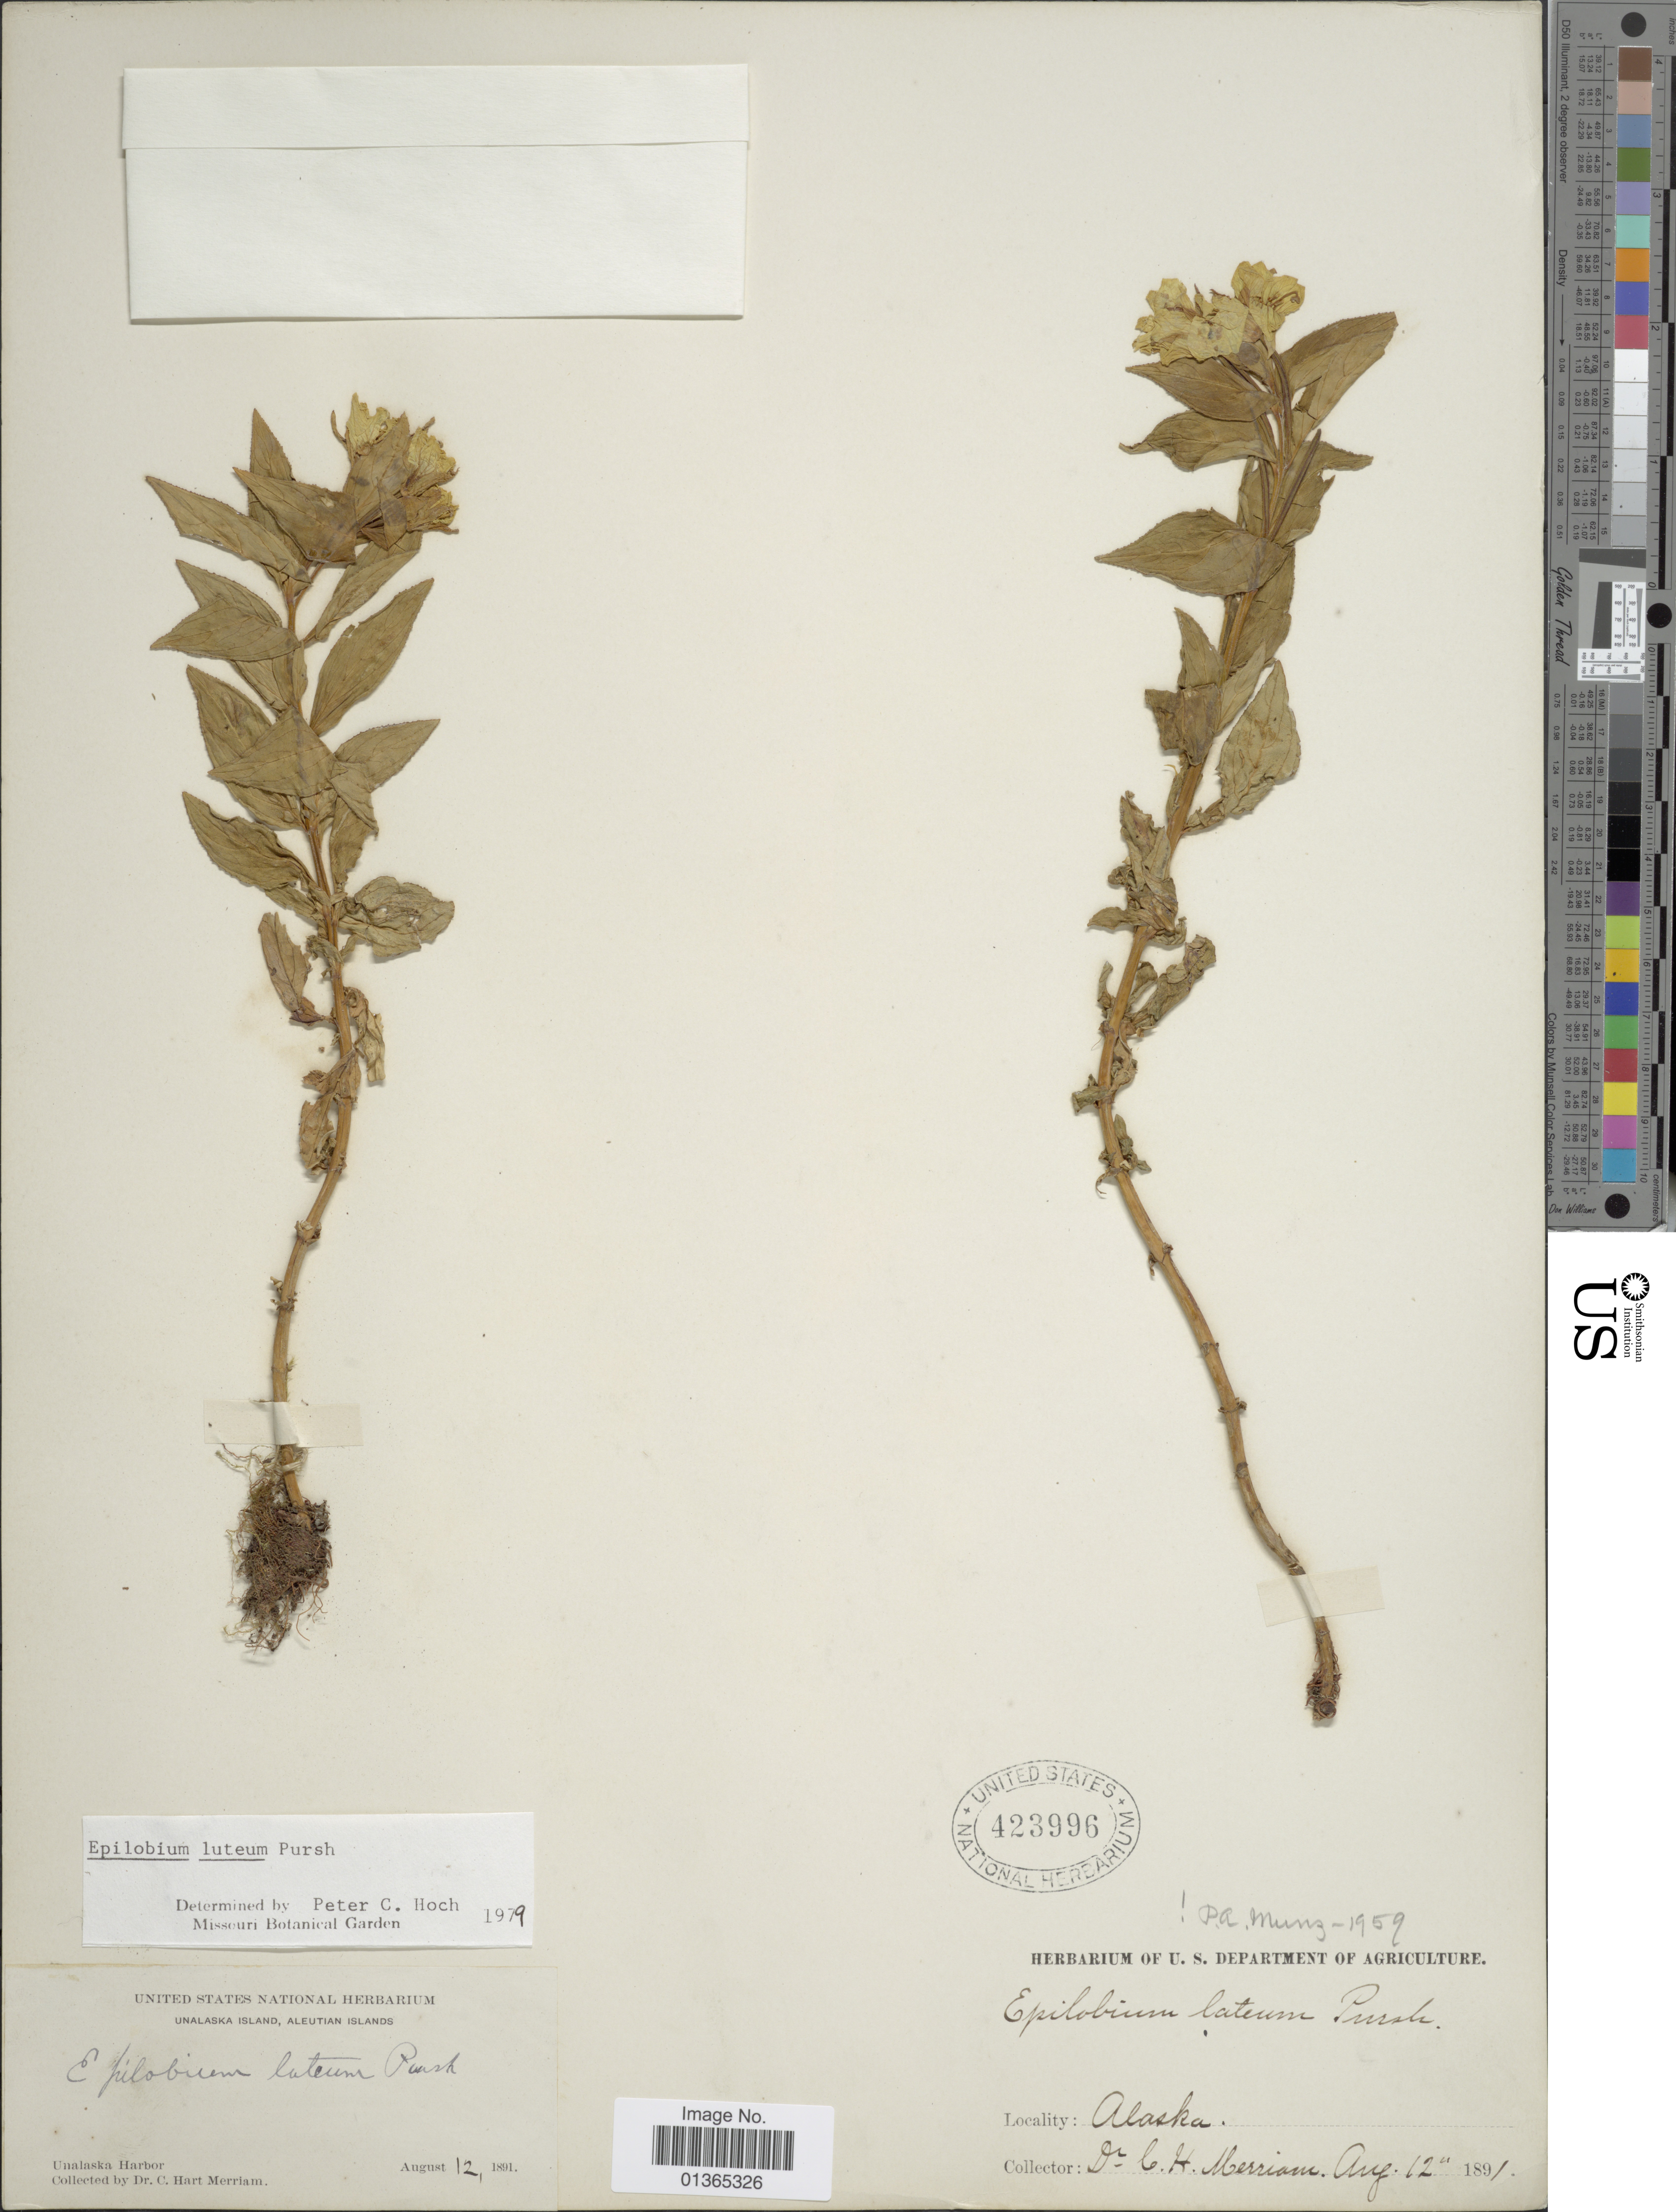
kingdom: Plantae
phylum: Tracheophyta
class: Magnoliopsida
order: Myrtales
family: Onagraceae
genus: Epilobium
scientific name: Epilobium luteum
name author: Pursh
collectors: C. Merriam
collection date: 1891-08-12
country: United States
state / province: Alaska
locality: Unalaska Island, Aleutian Islands.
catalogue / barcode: US 423996